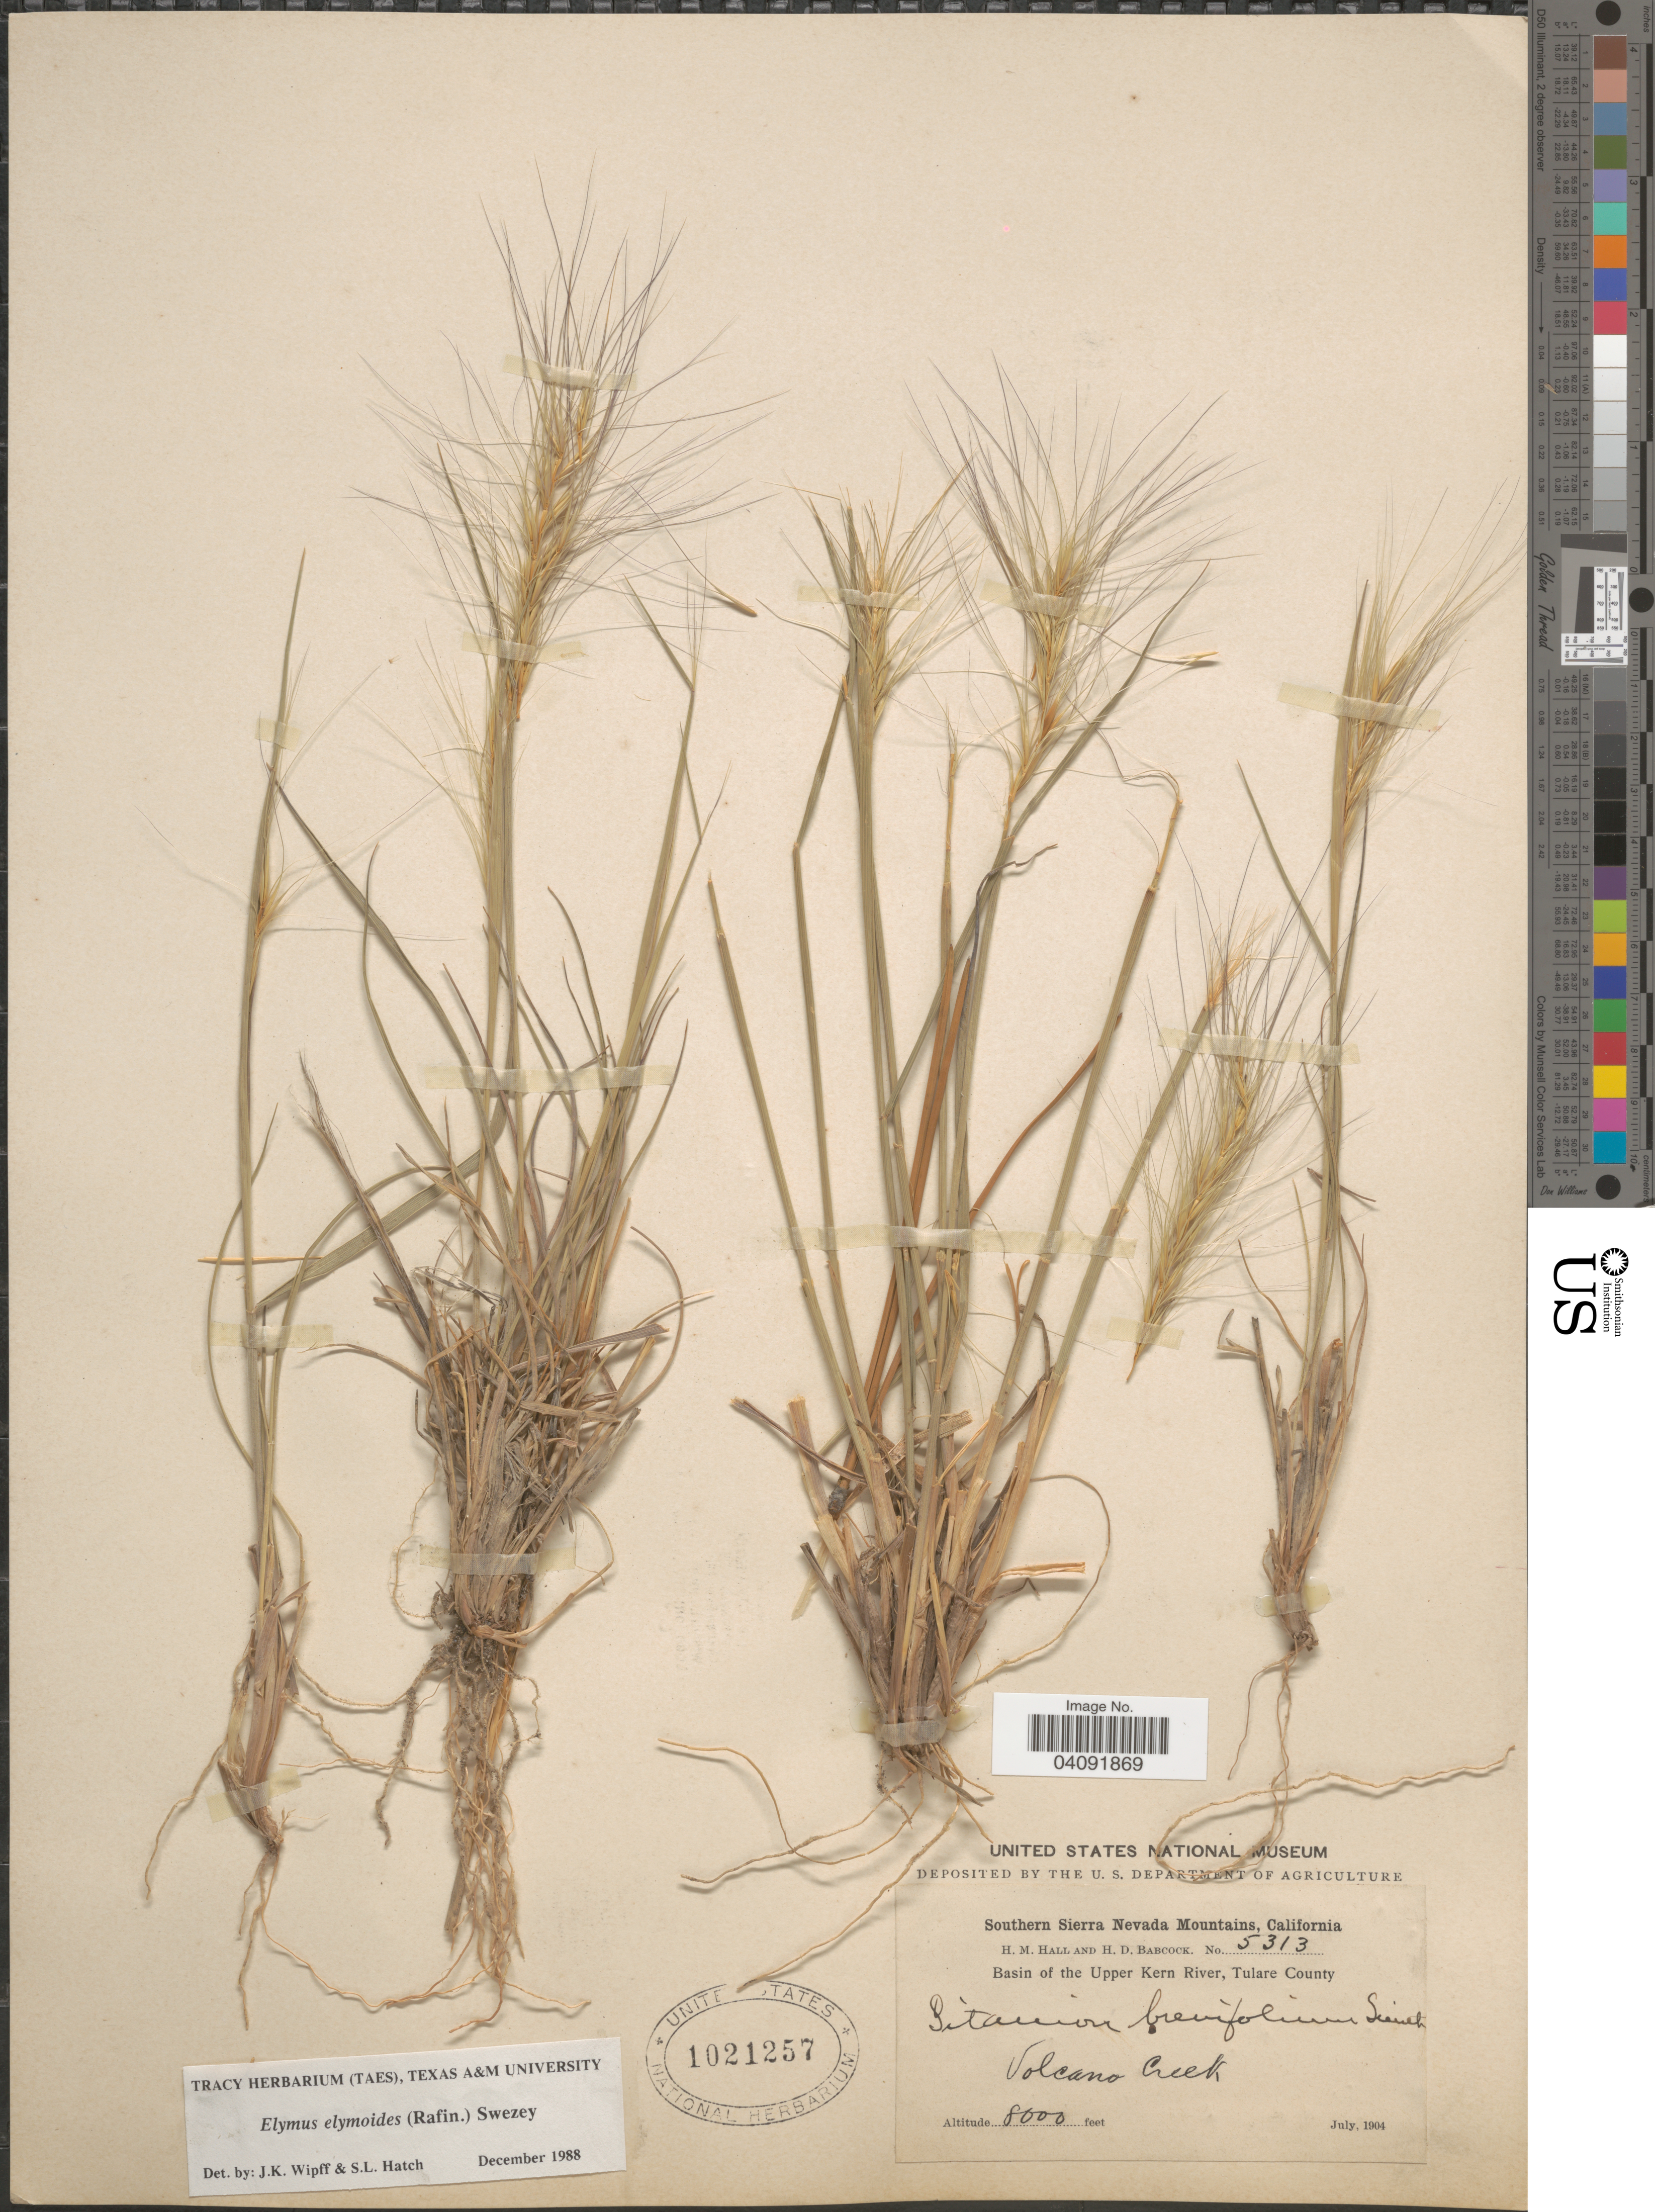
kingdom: Plantae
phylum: Tracheophyta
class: Liliopsida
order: Poales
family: Poaceae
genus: Elymus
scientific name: Elymus elymoides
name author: (Raf.) Swezey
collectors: H. M. Hall & H. Babcock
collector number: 5313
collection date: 1904-07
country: United States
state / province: California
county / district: Tulare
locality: Southern Sierra Nevada Mountains. Basin of the Upper Kern River, Tulare County. Volcano Creek.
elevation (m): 2438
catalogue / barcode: US 1021257